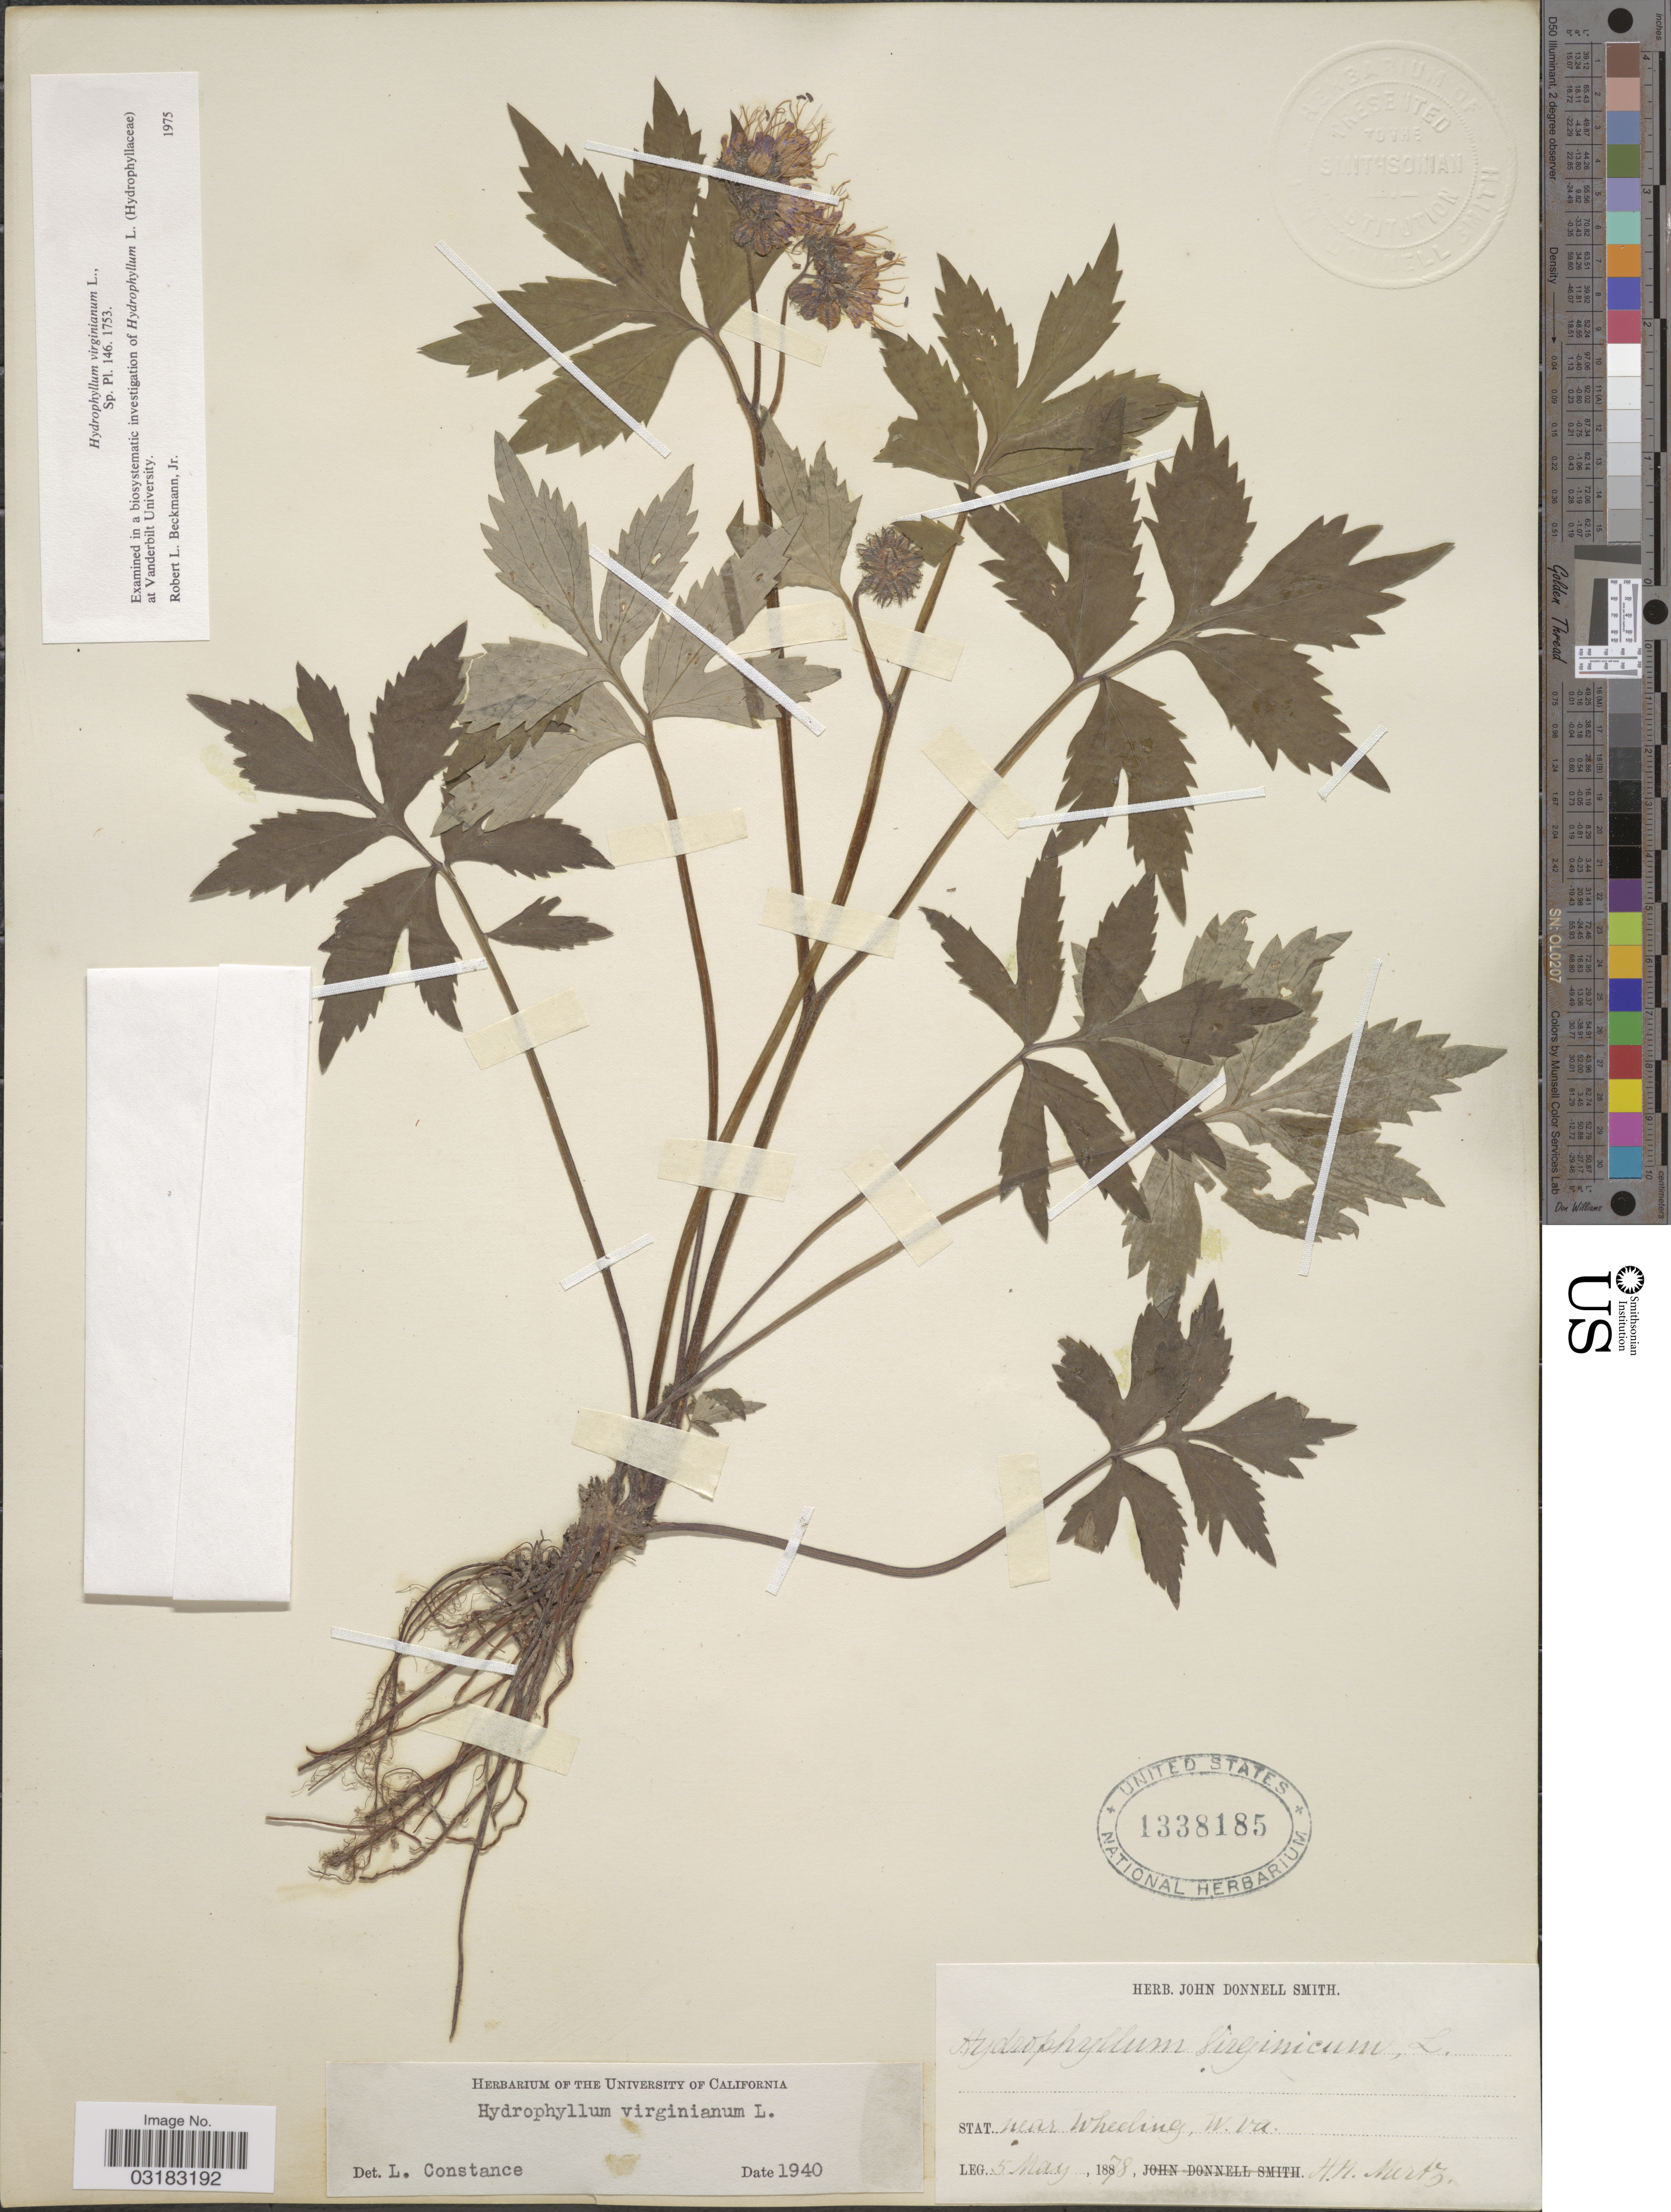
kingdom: Plantae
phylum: Tracheophyta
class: Magnoliopsida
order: Boraginales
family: Hydrophyllaceae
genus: Hydrophyllum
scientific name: Hydrophyllum virginianum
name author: L.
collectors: H. Mertz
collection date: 1878-05-05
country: United States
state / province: West Virginia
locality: Near Wheeling.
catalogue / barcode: US 1338185